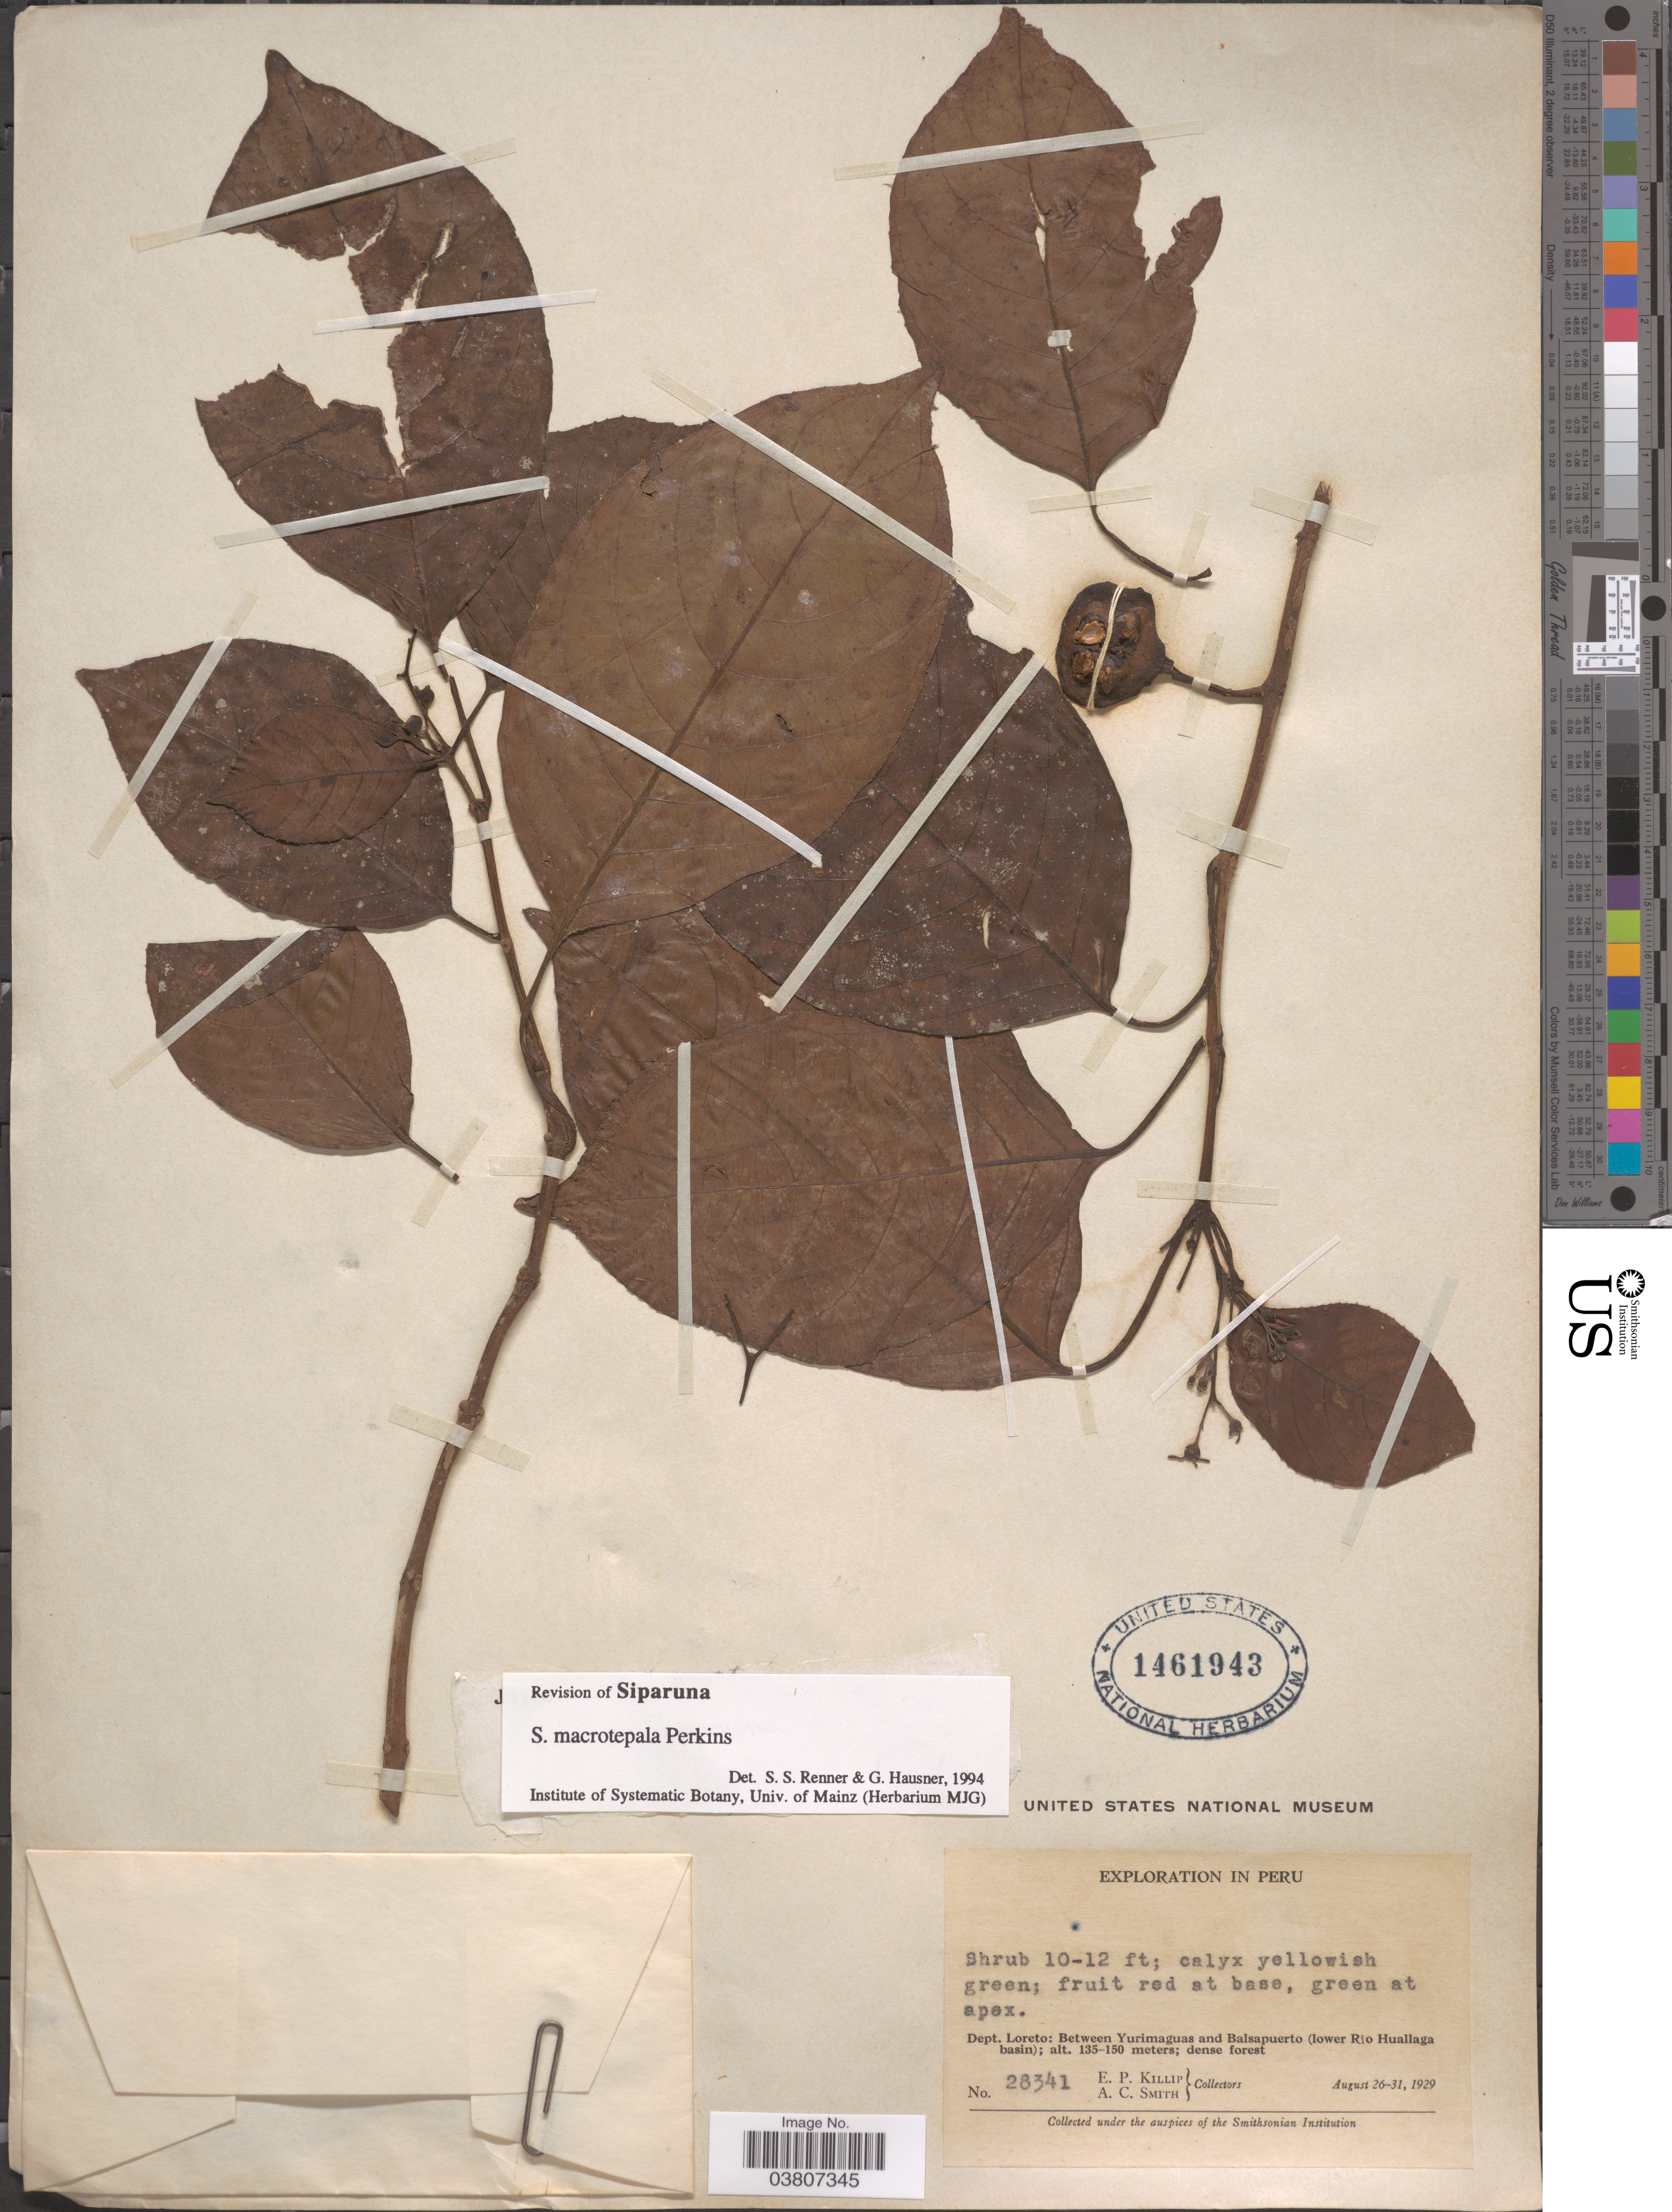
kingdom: Plantae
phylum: Tracheophyta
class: Magnoliopsida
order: Laurales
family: Siparunaceae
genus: Siparuna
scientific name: Siparuna macrotepala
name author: Perkins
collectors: E. P. Killip & A. C. Smith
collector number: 28341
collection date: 1929-08-26/1929-08-31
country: Peru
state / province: Loreto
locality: Dept. Loreto: Between Yurimaguas and Balsapuerto (lower Río Huallaga basin).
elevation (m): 135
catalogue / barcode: US 1461943